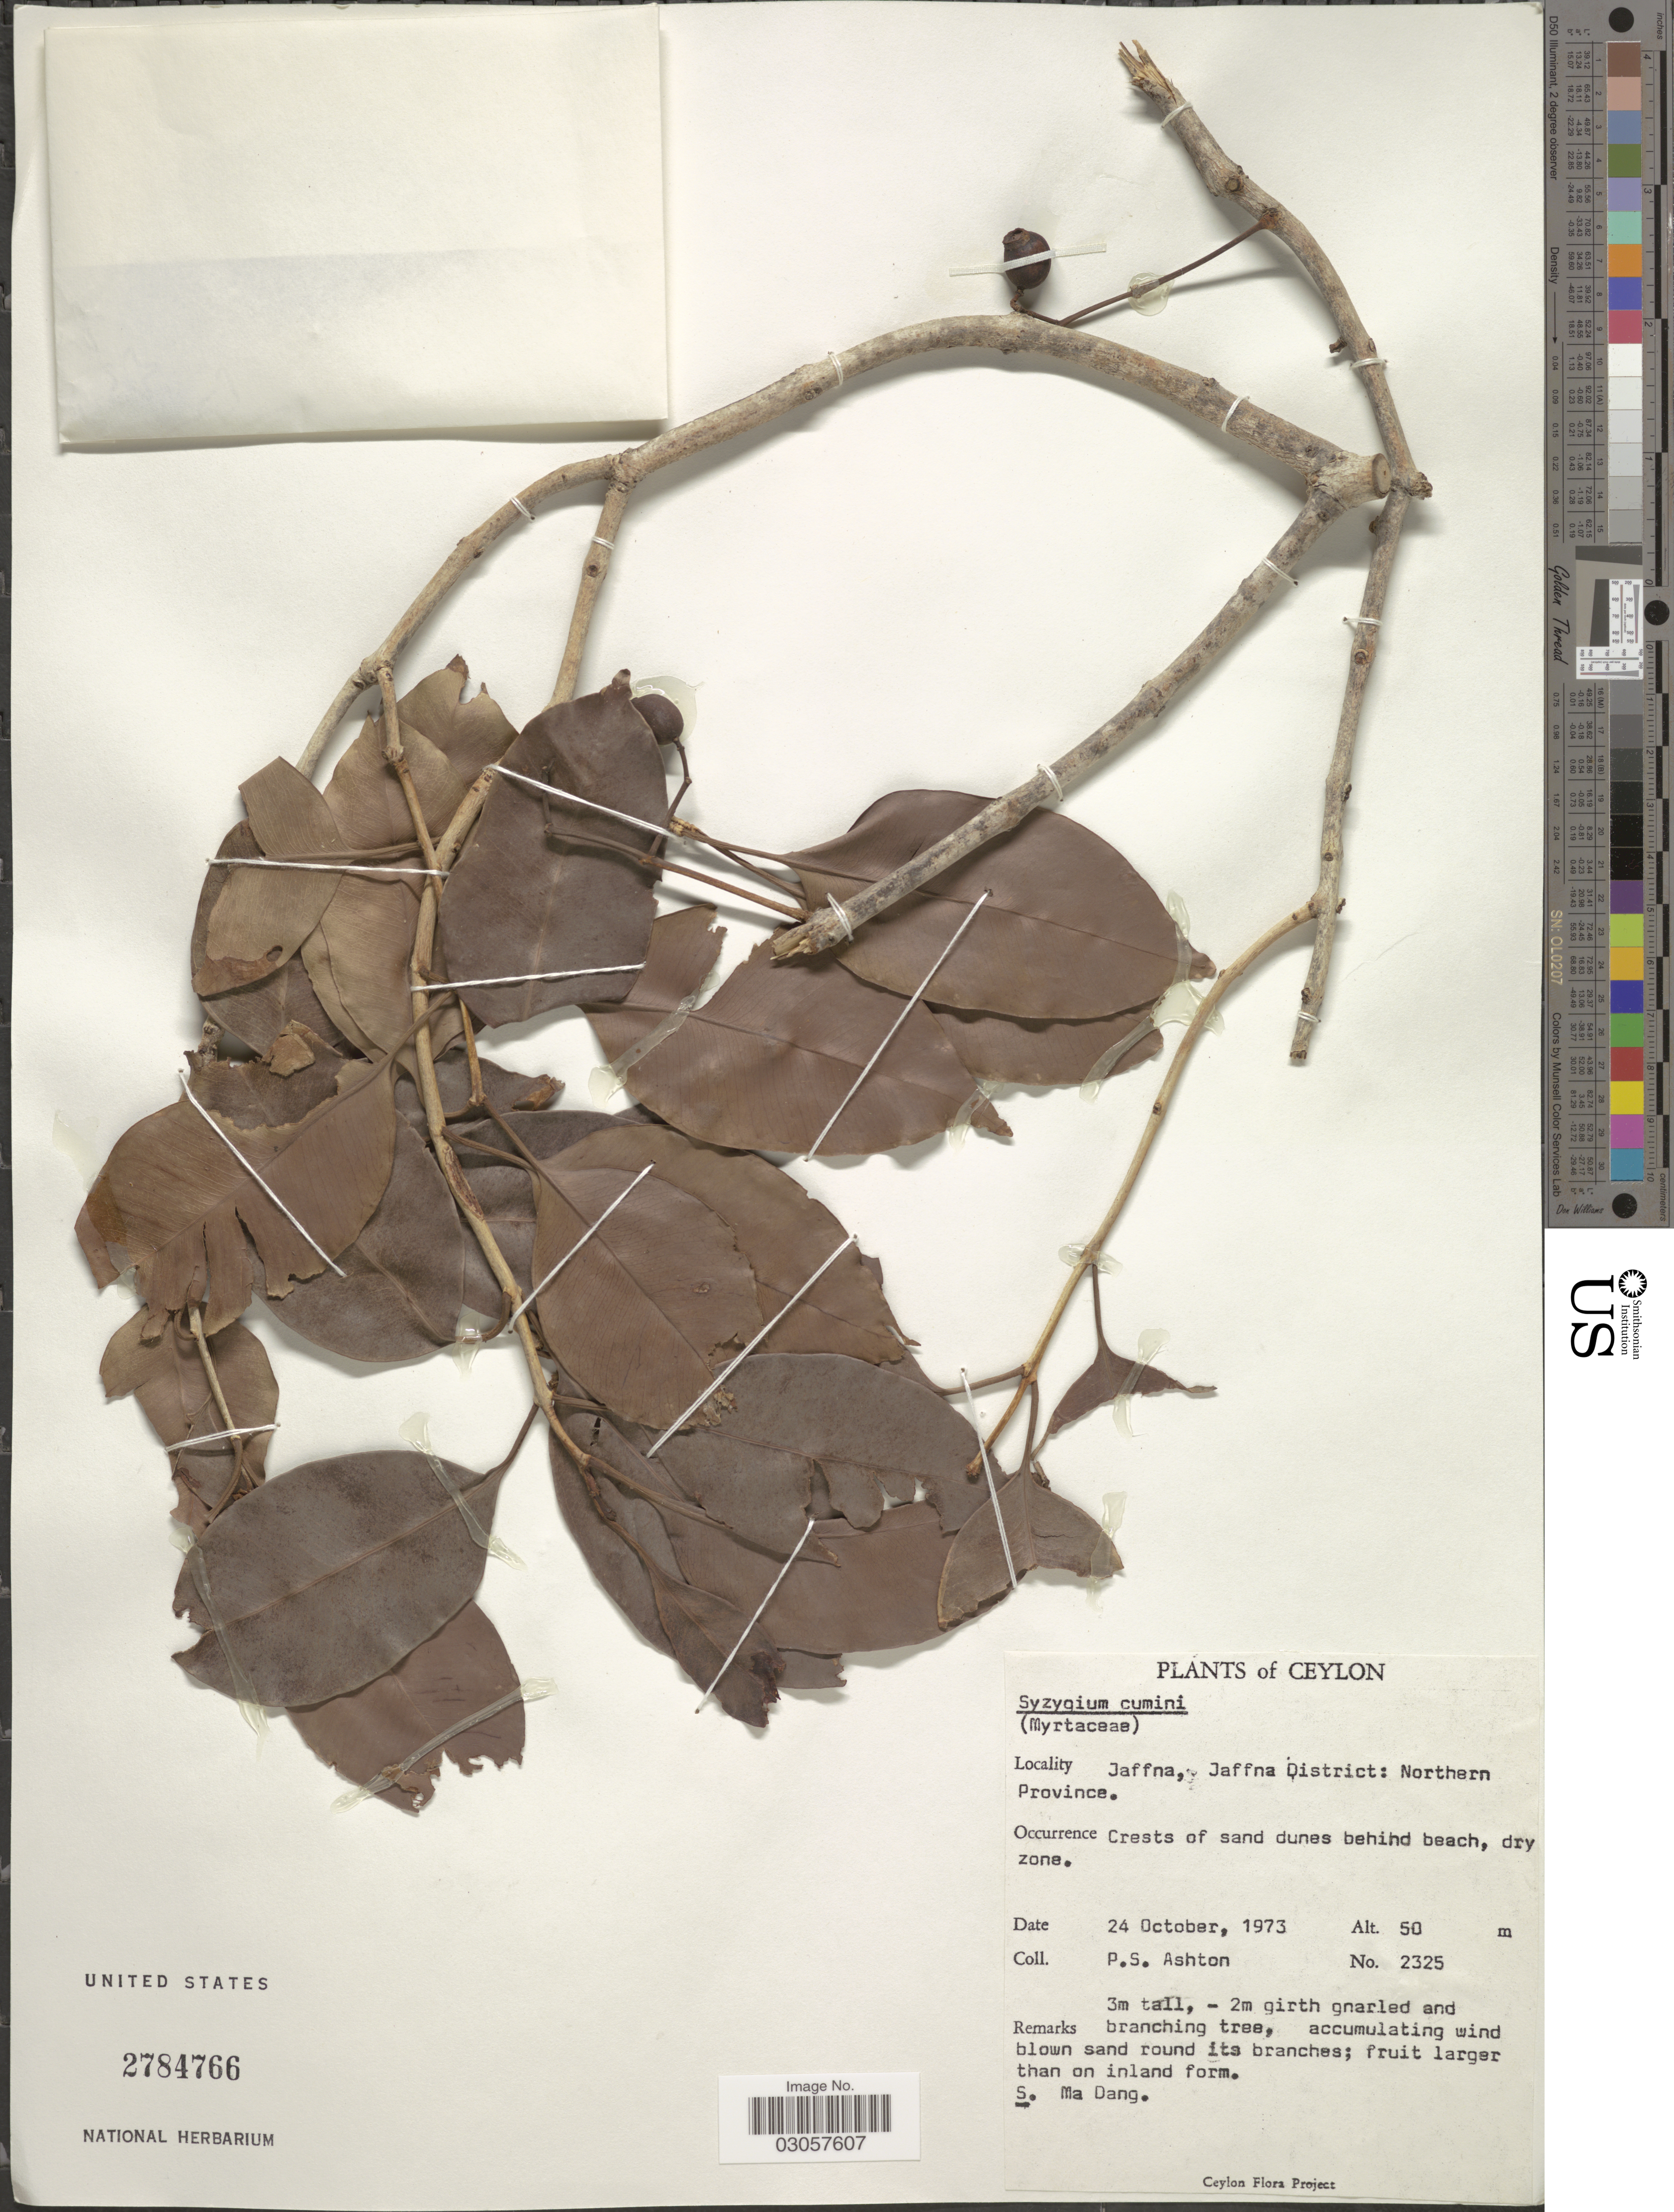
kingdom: Plantae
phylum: Tracheophyta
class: Magnoliopsida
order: Myrtales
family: Myrtaceae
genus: Syzygium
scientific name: Syzygium cumini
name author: (L.) Skeels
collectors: P. S. Ashton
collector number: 2325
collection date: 1973-10-24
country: Sri Lanka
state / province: Northern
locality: Ceylon. Jaffna, Jaffna District.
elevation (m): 50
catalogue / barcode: US 2784766